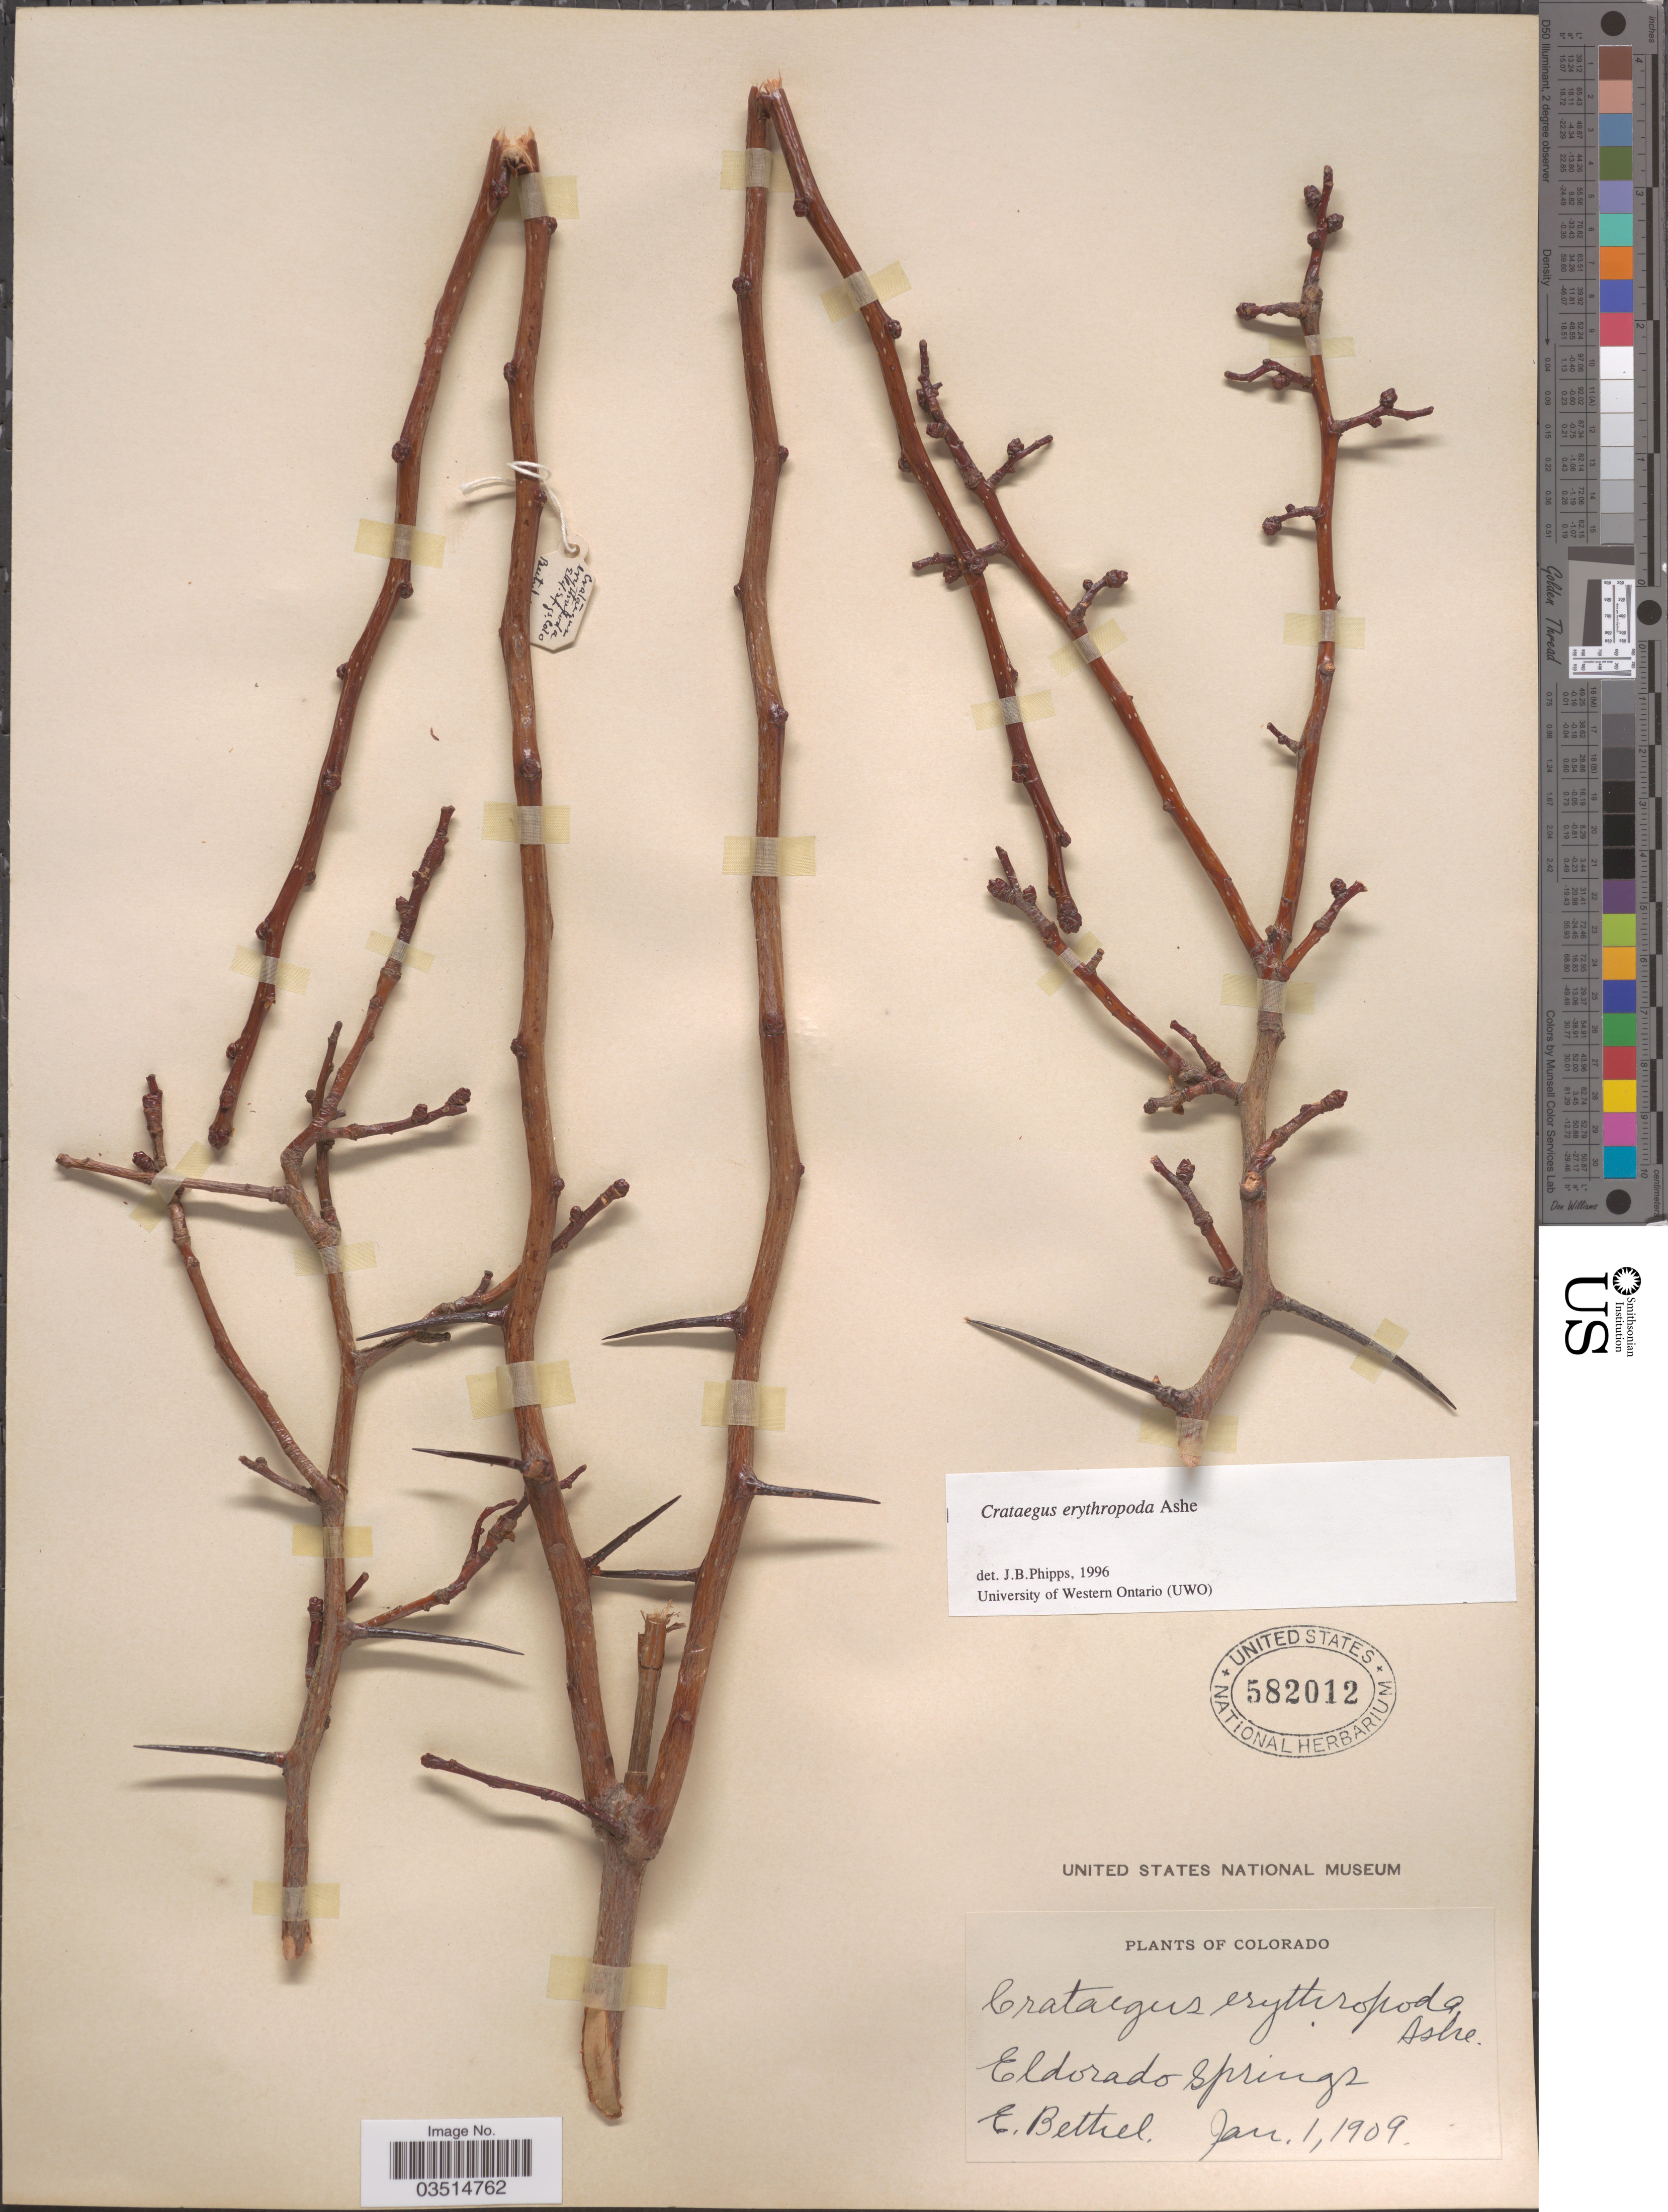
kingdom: Plantae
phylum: Tracheophyta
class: Magnoliopsida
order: Rosales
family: Rosaceae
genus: Crataegus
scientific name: Crataegus erythropoda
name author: Ashe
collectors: E. Bethel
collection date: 1909-01-01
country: United States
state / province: Colorado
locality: Eldorado Springs.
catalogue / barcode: US 582012